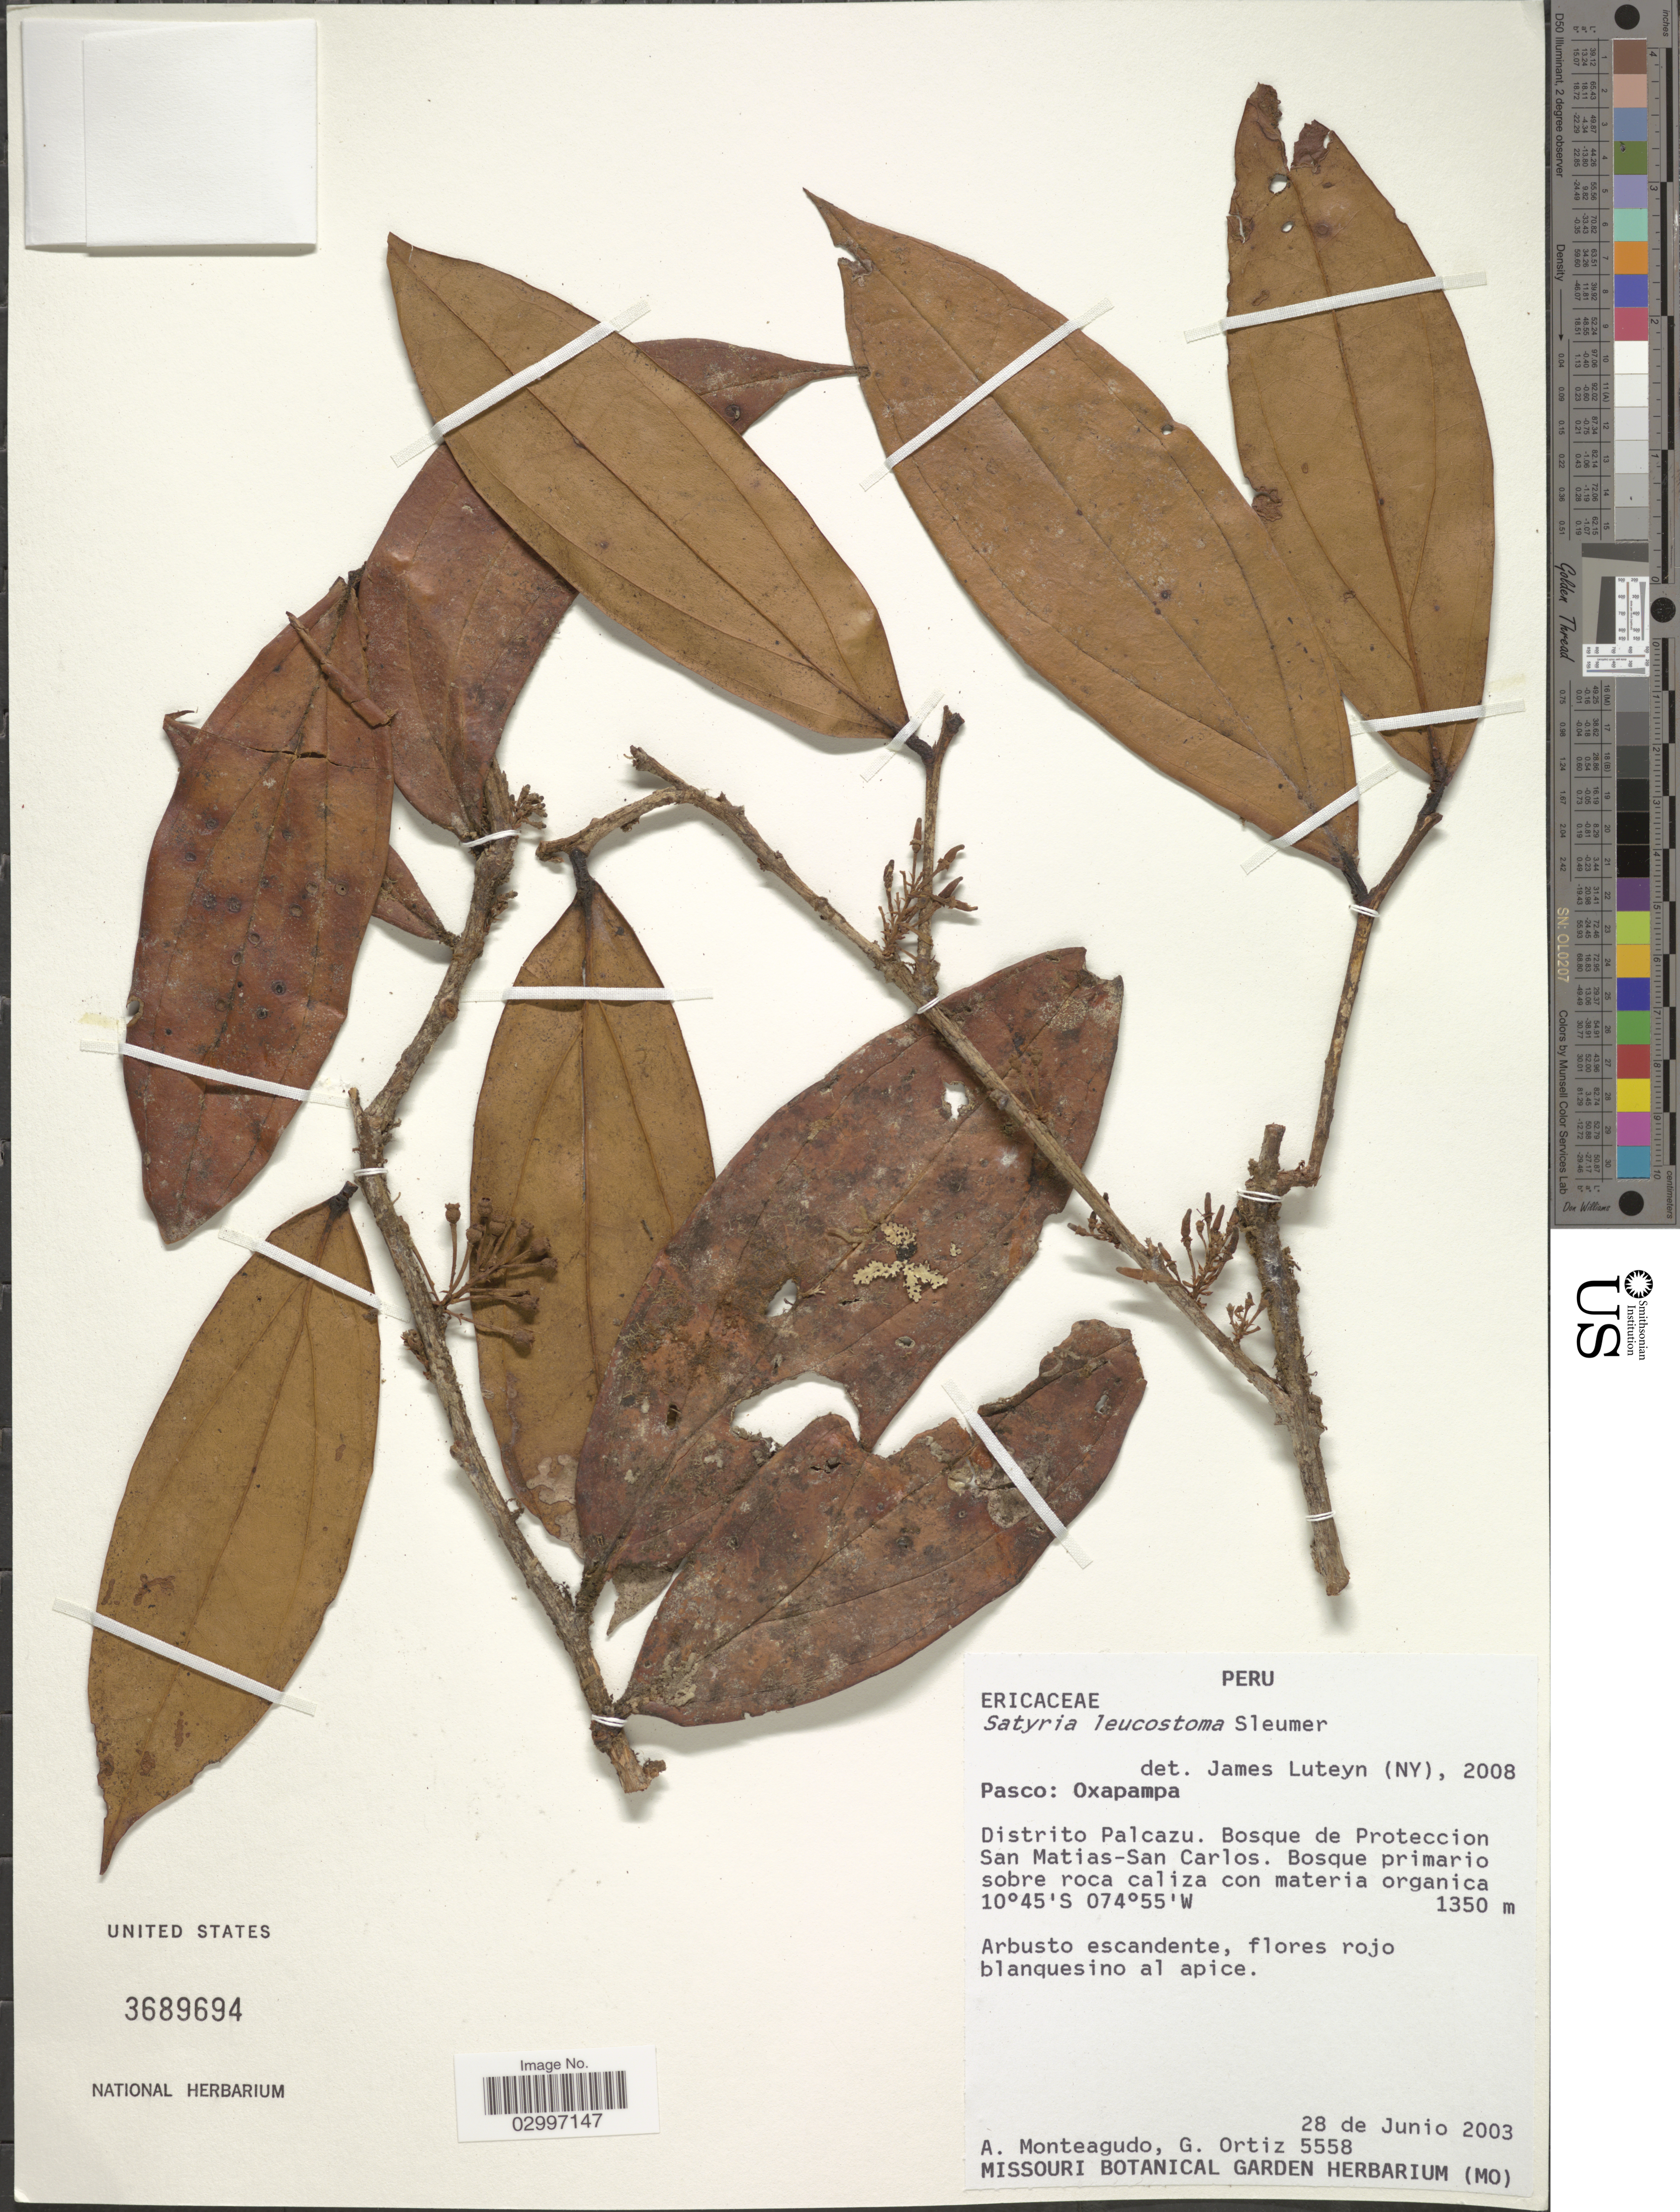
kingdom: Plantae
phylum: Tracheophyta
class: Magnoliopsida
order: Ericales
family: Ericaceae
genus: Satyria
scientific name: Satyria leucostoma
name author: Sleumer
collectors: A. Monteagudo & G. Ortiz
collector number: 5558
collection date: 2003-06-28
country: Peru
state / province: Pasco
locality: Oxapampa, Distrito Palcazu, Bosque de Proteccion San Matias-San Carlos.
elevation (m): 1350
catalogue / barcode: US 3689694